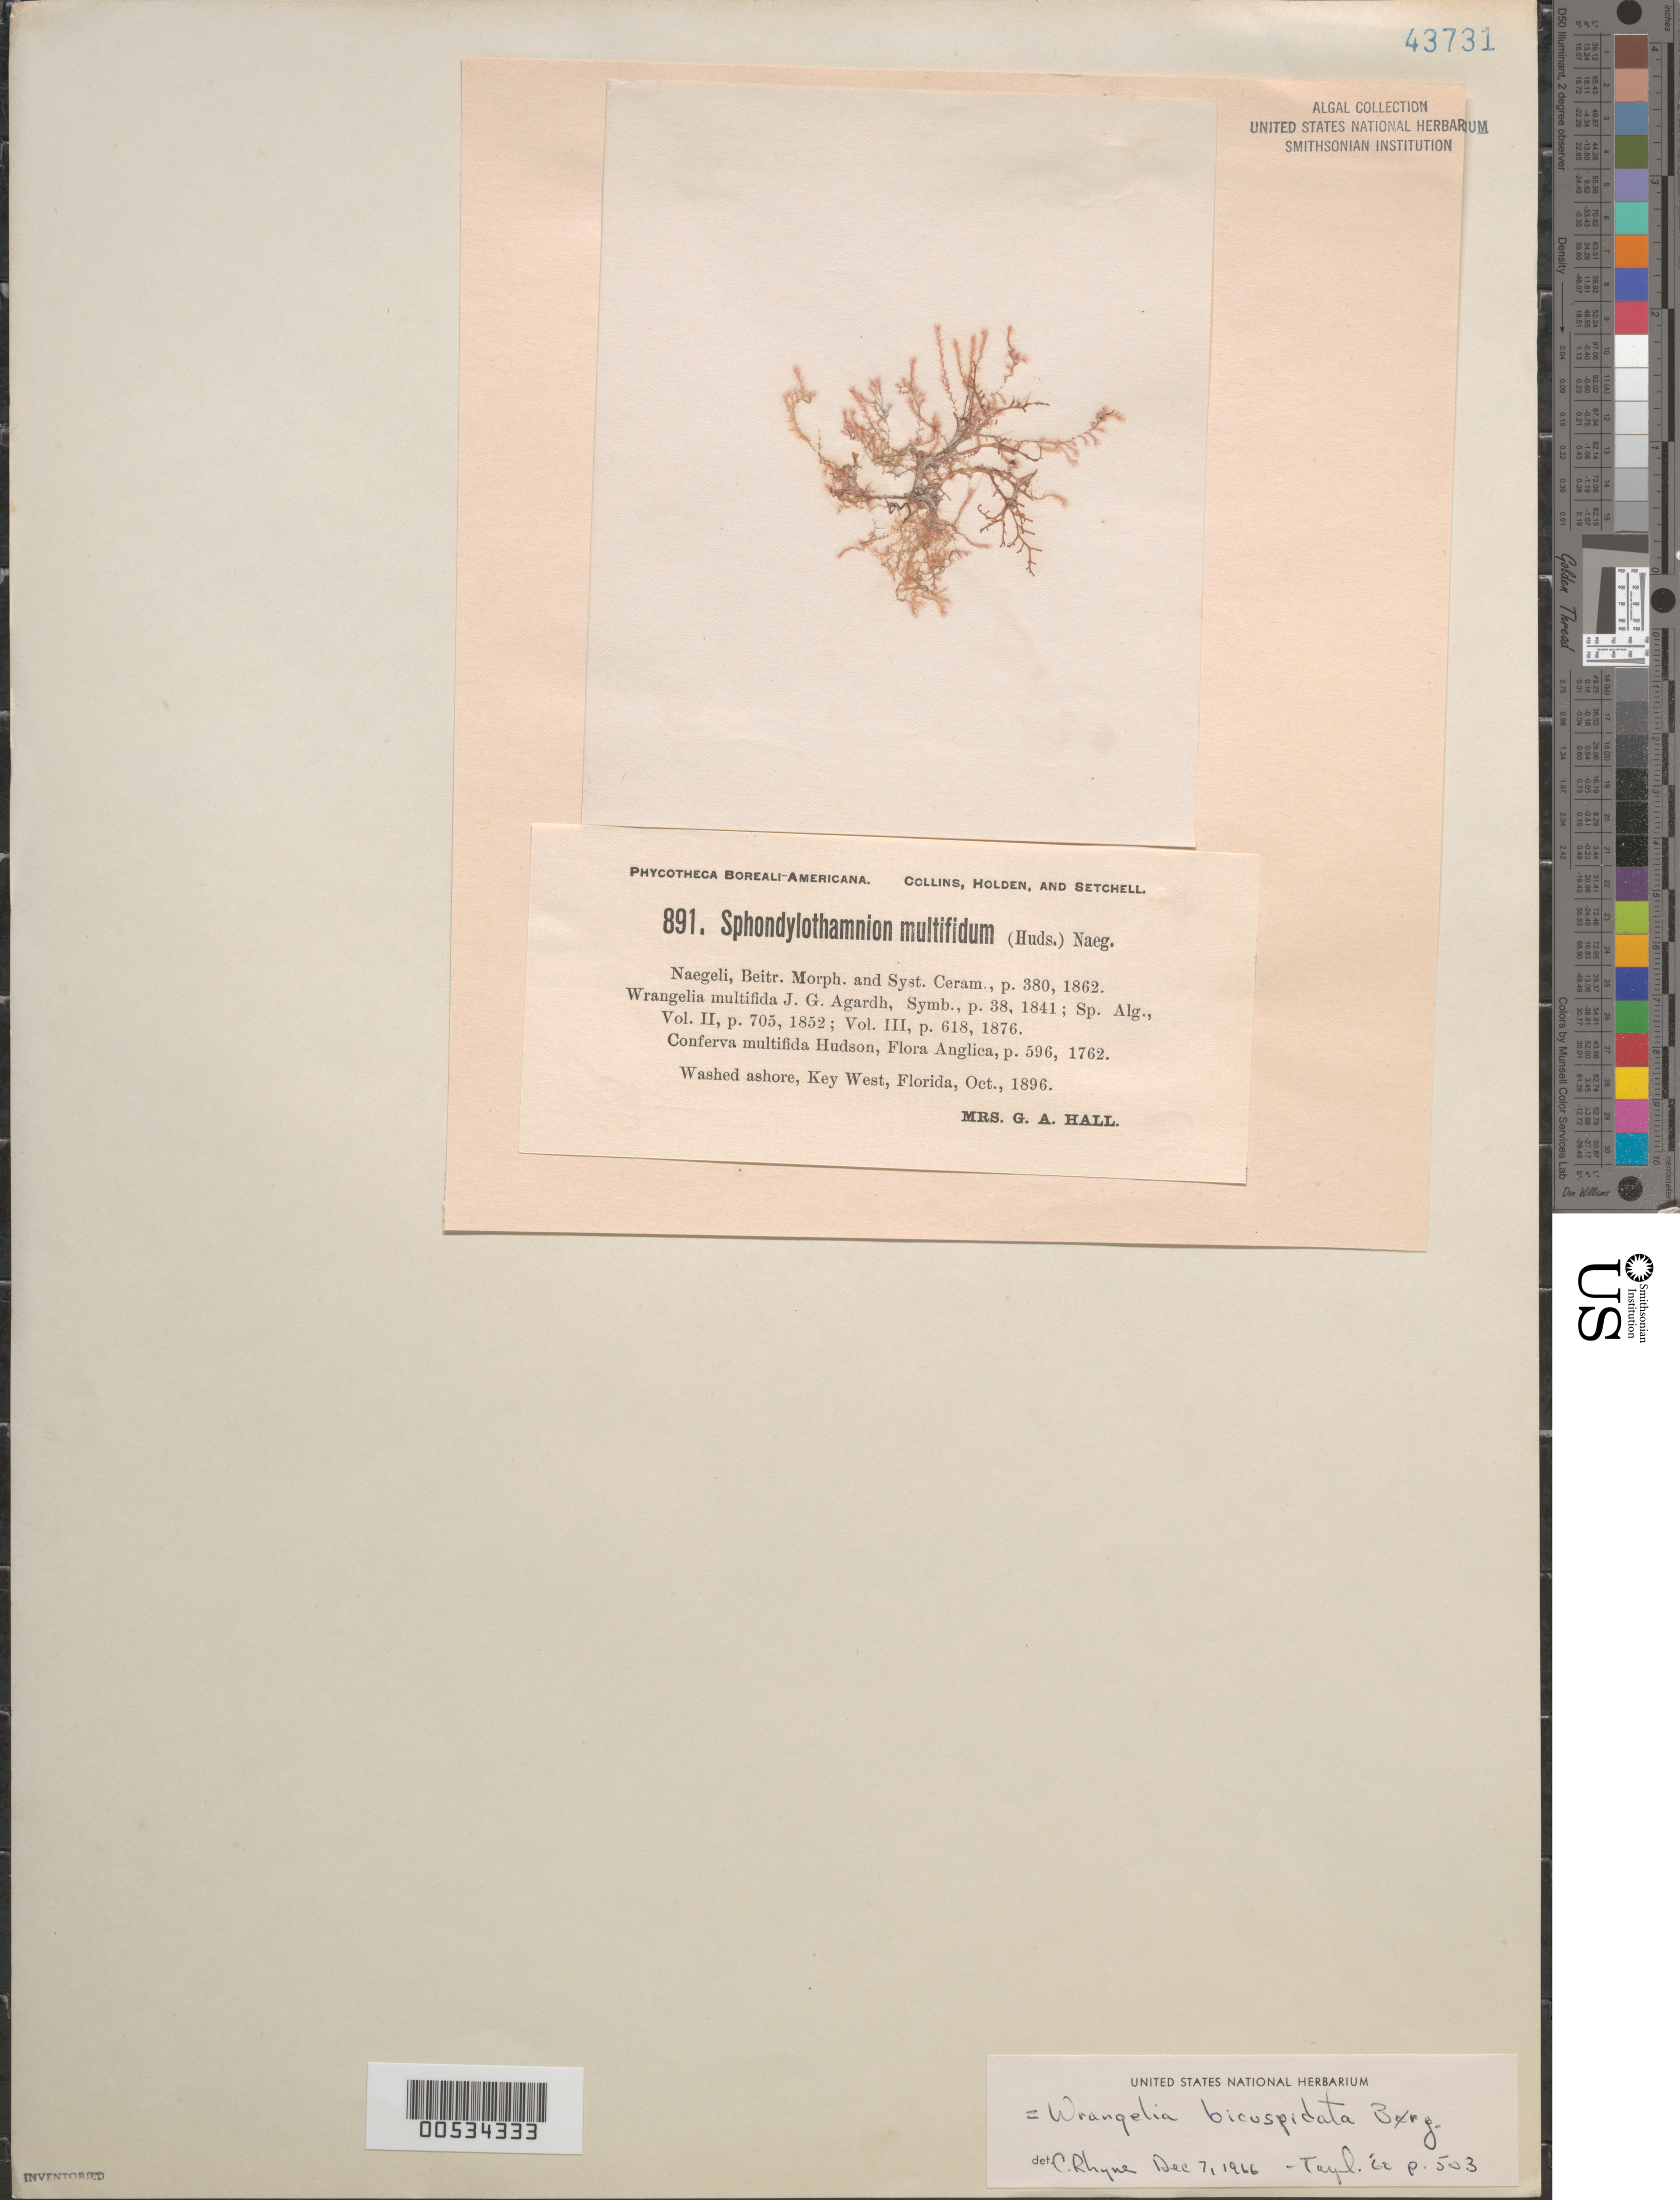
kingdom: Plantae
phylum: Rhodophyta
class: Florideophyceae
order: Ceramiales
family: Wrangeliaceae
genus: Wrangelia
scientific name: Wrangelia bicuspidata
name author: Børgesen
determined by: Rhyne, C. F.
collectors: Mrs. Hall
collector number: PB-A 891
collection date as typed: Oct 1896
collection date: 1896-10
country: United States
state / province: Florida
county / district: Monroe County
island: Key West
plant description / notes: Collins, Holden & Setchell, Phycotheca Boreali-Americana, as Sphondylothamnion multifidum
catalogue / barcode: US 43731